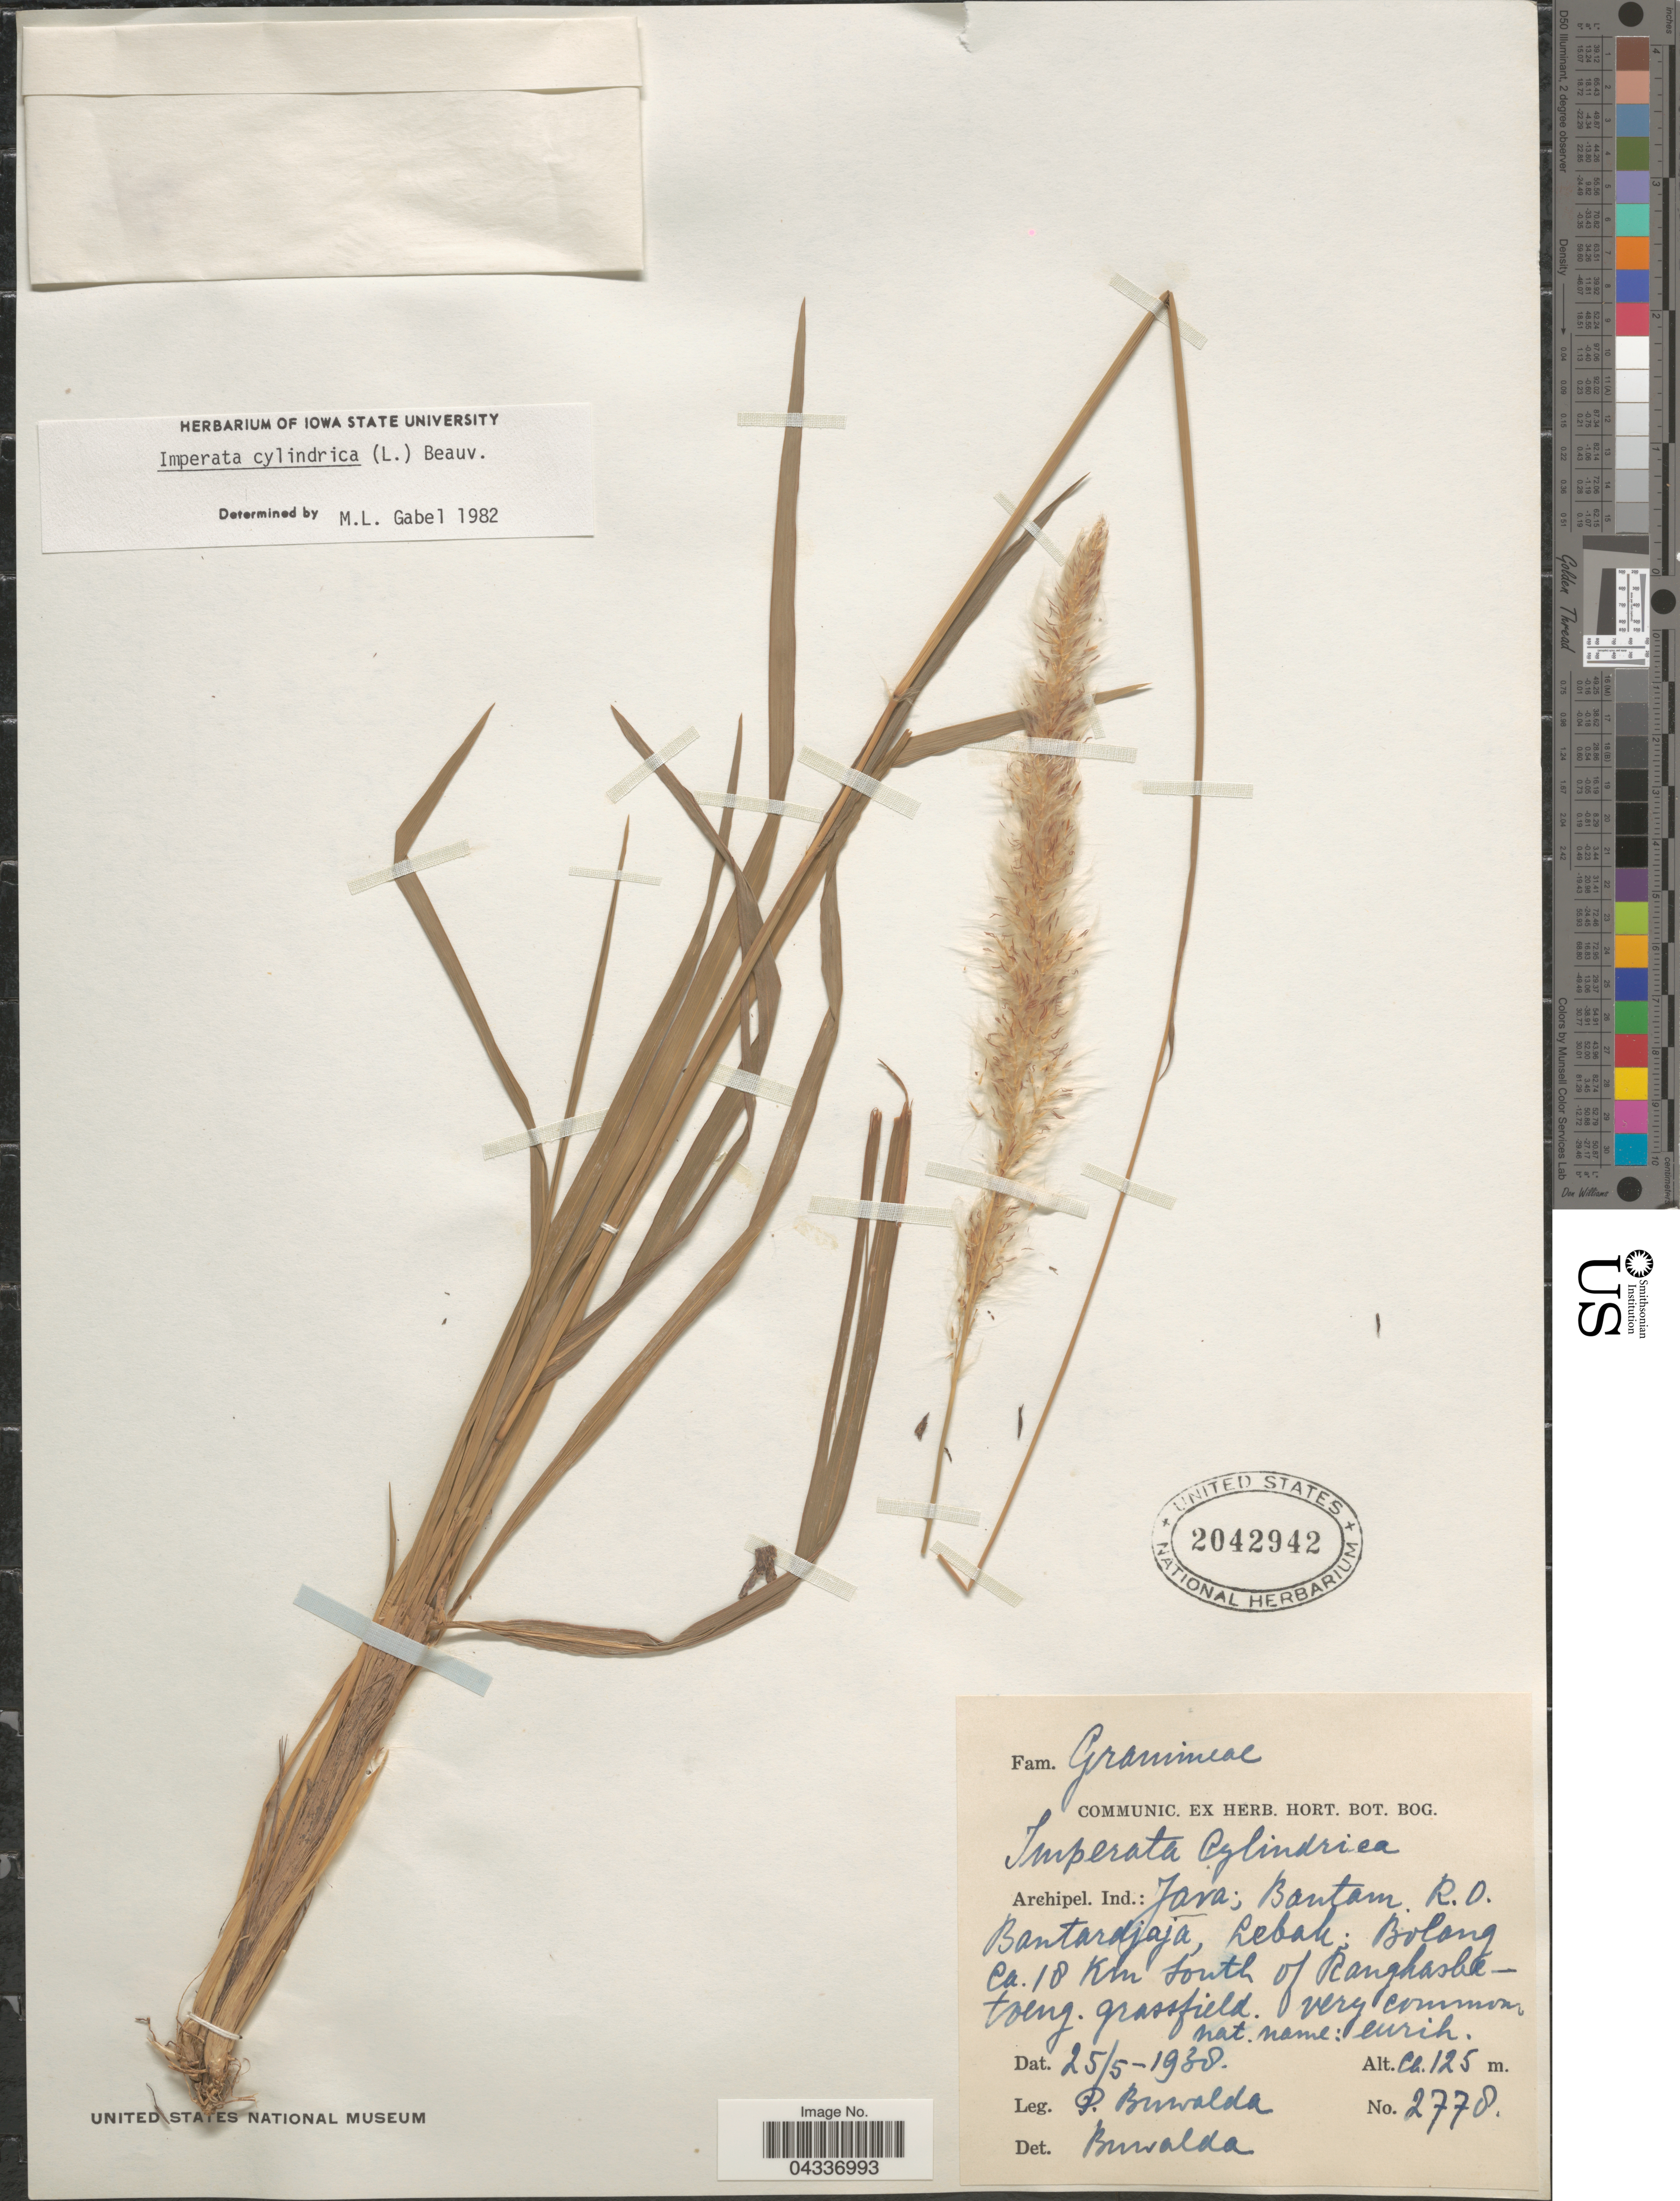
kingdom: Plantae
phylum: Tracheophyta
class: Liliopsida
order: Poales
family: Poaceae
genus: Imperata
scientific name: Imperata cylindrica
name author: (L.) P. Beauv.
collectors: P. Buwalda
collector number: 2778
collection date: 1938-05-25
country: Indonesia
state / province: Java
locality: Archipel. Ind.: Bantam, R.O. Bantardjaja, Lebak; Bolang ca. 18 Km South of Ranghasbetoeng.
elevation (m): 125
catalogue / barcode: US 2042942